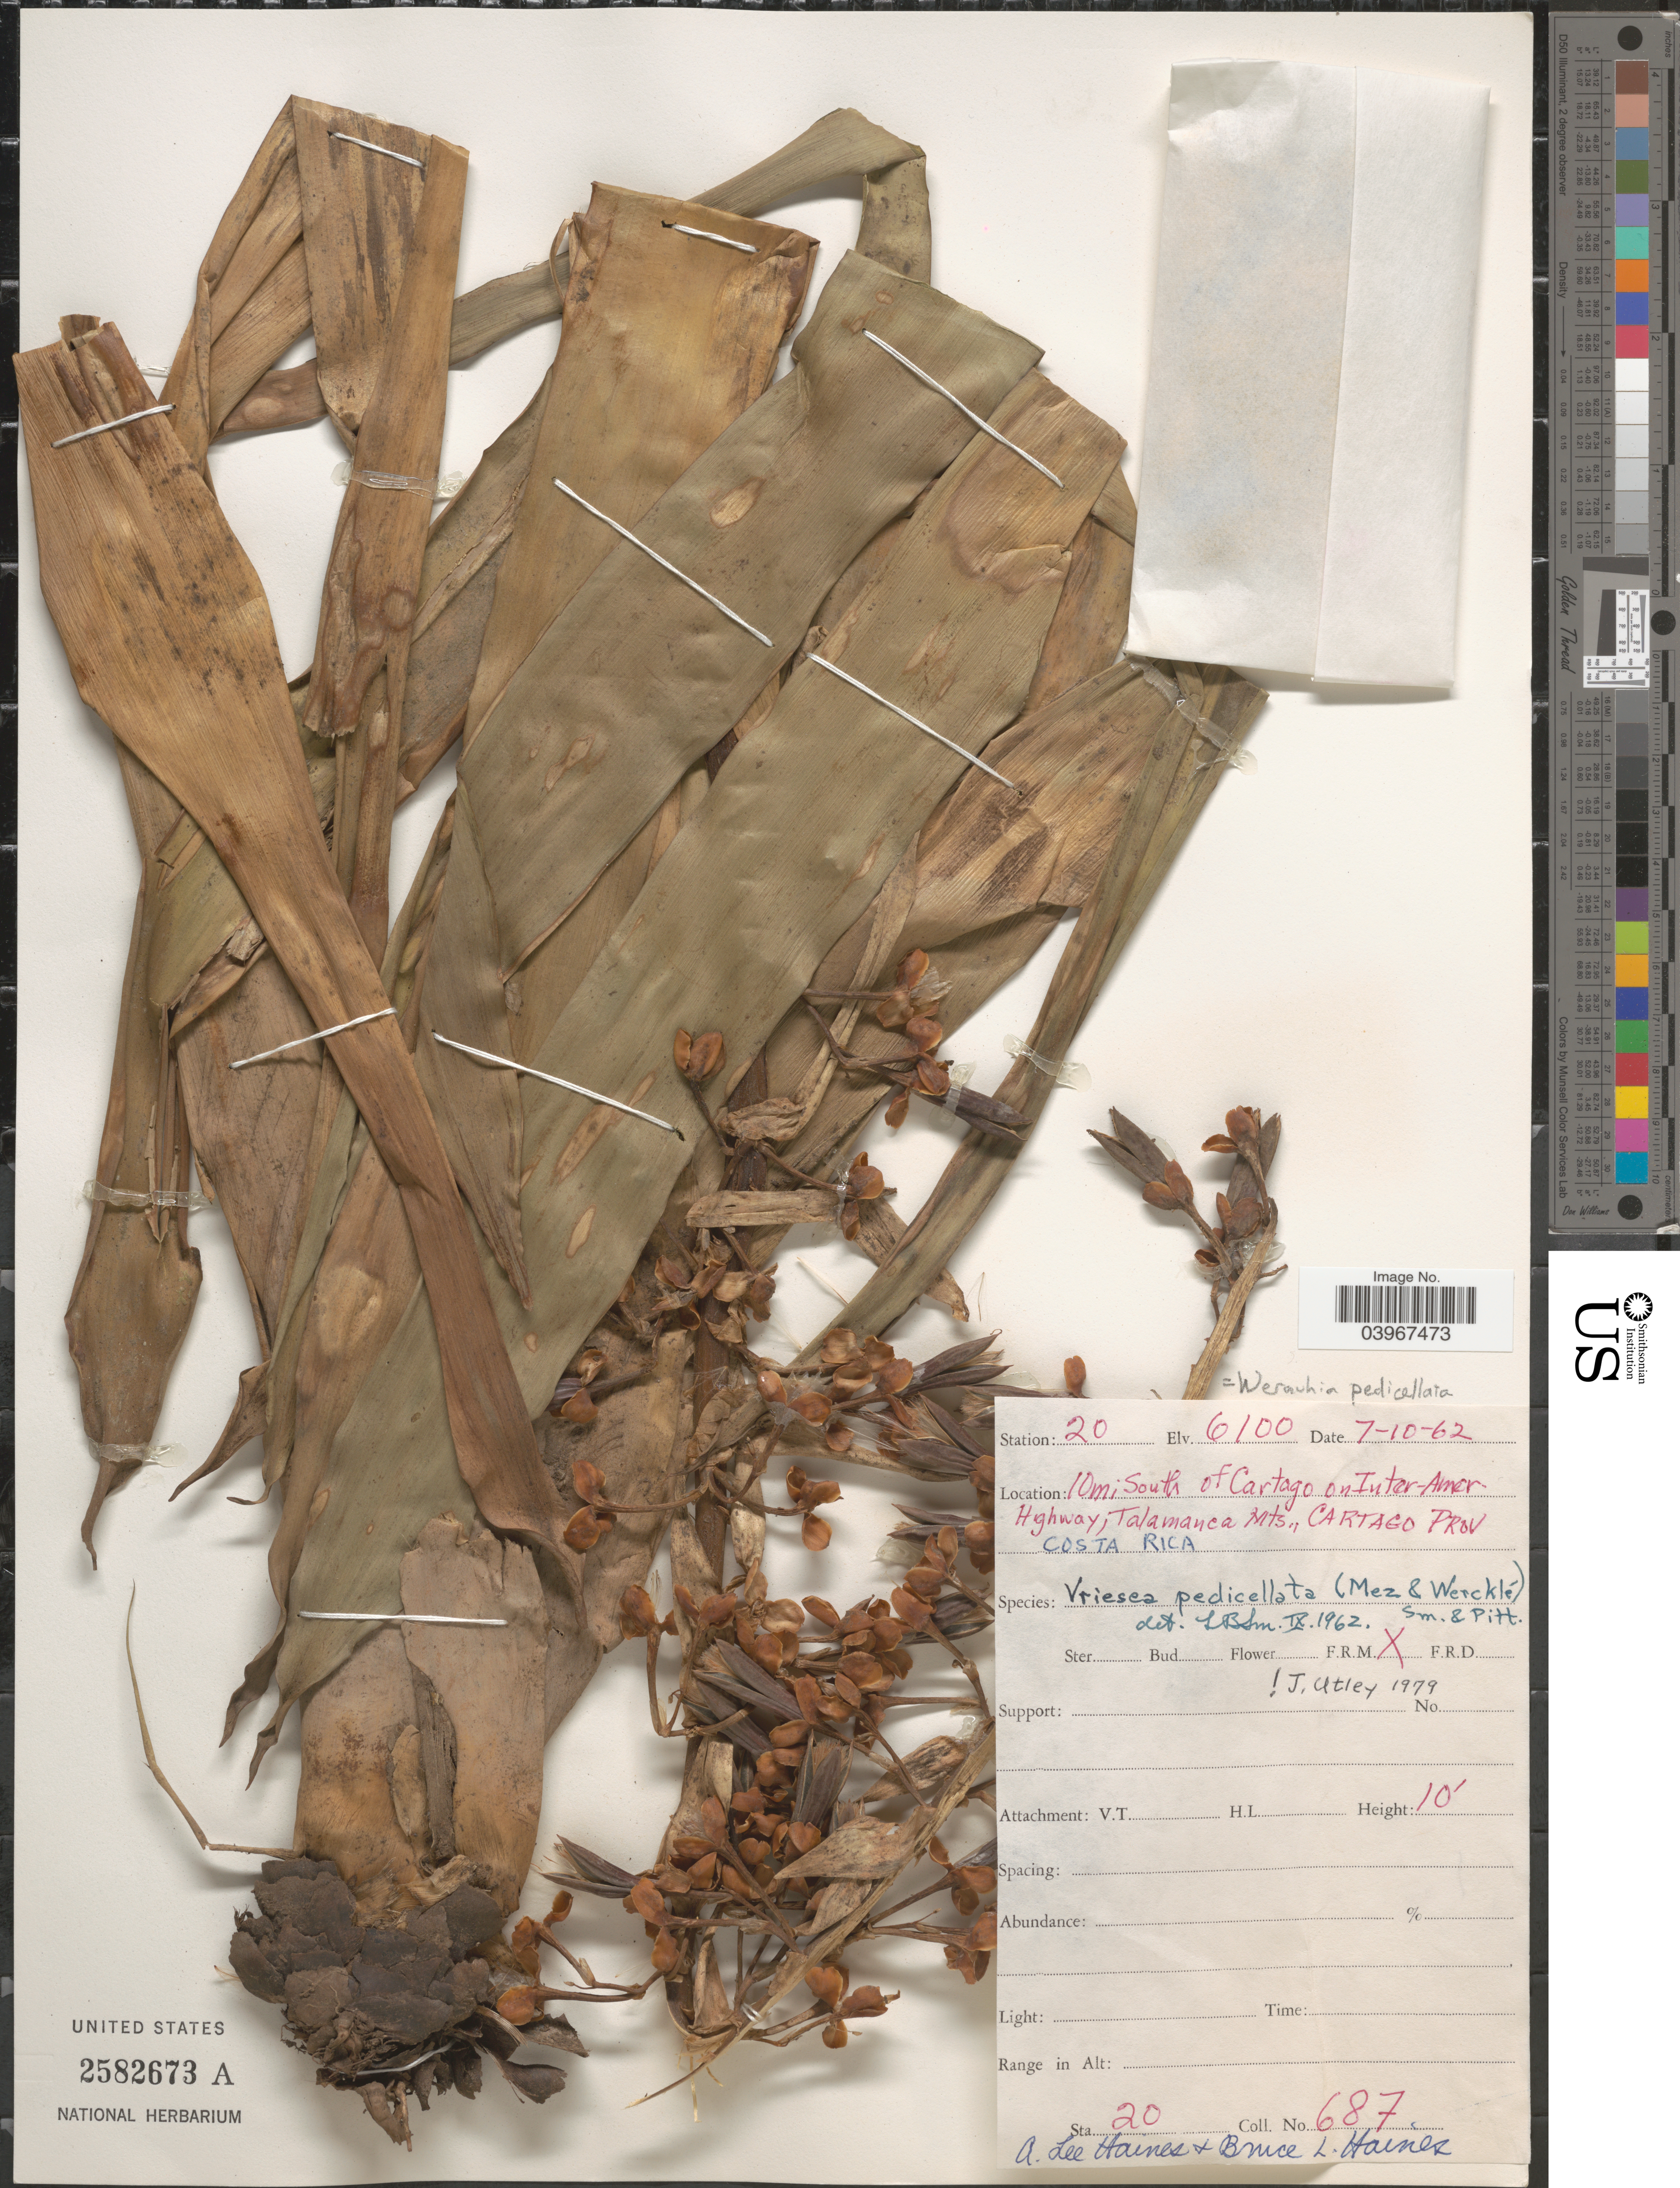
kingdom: Plantae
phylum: Tracheophyta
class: Liliopsida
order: Poales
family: Bromeliaceae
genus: Werauhia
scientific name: Werauhia pedicellata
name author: (Mez & Wercklé) J.R. Grant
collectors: A. L. Haines & B. L. Haines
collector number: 687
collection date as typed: Transcribed d/m/y: 7/10/62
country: Costa Rica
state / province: Cartago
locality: Station 20. 10 mi South of Cartago on Inter-Amer. Highway, Talamanca Mts.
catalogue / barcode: US 2582673A